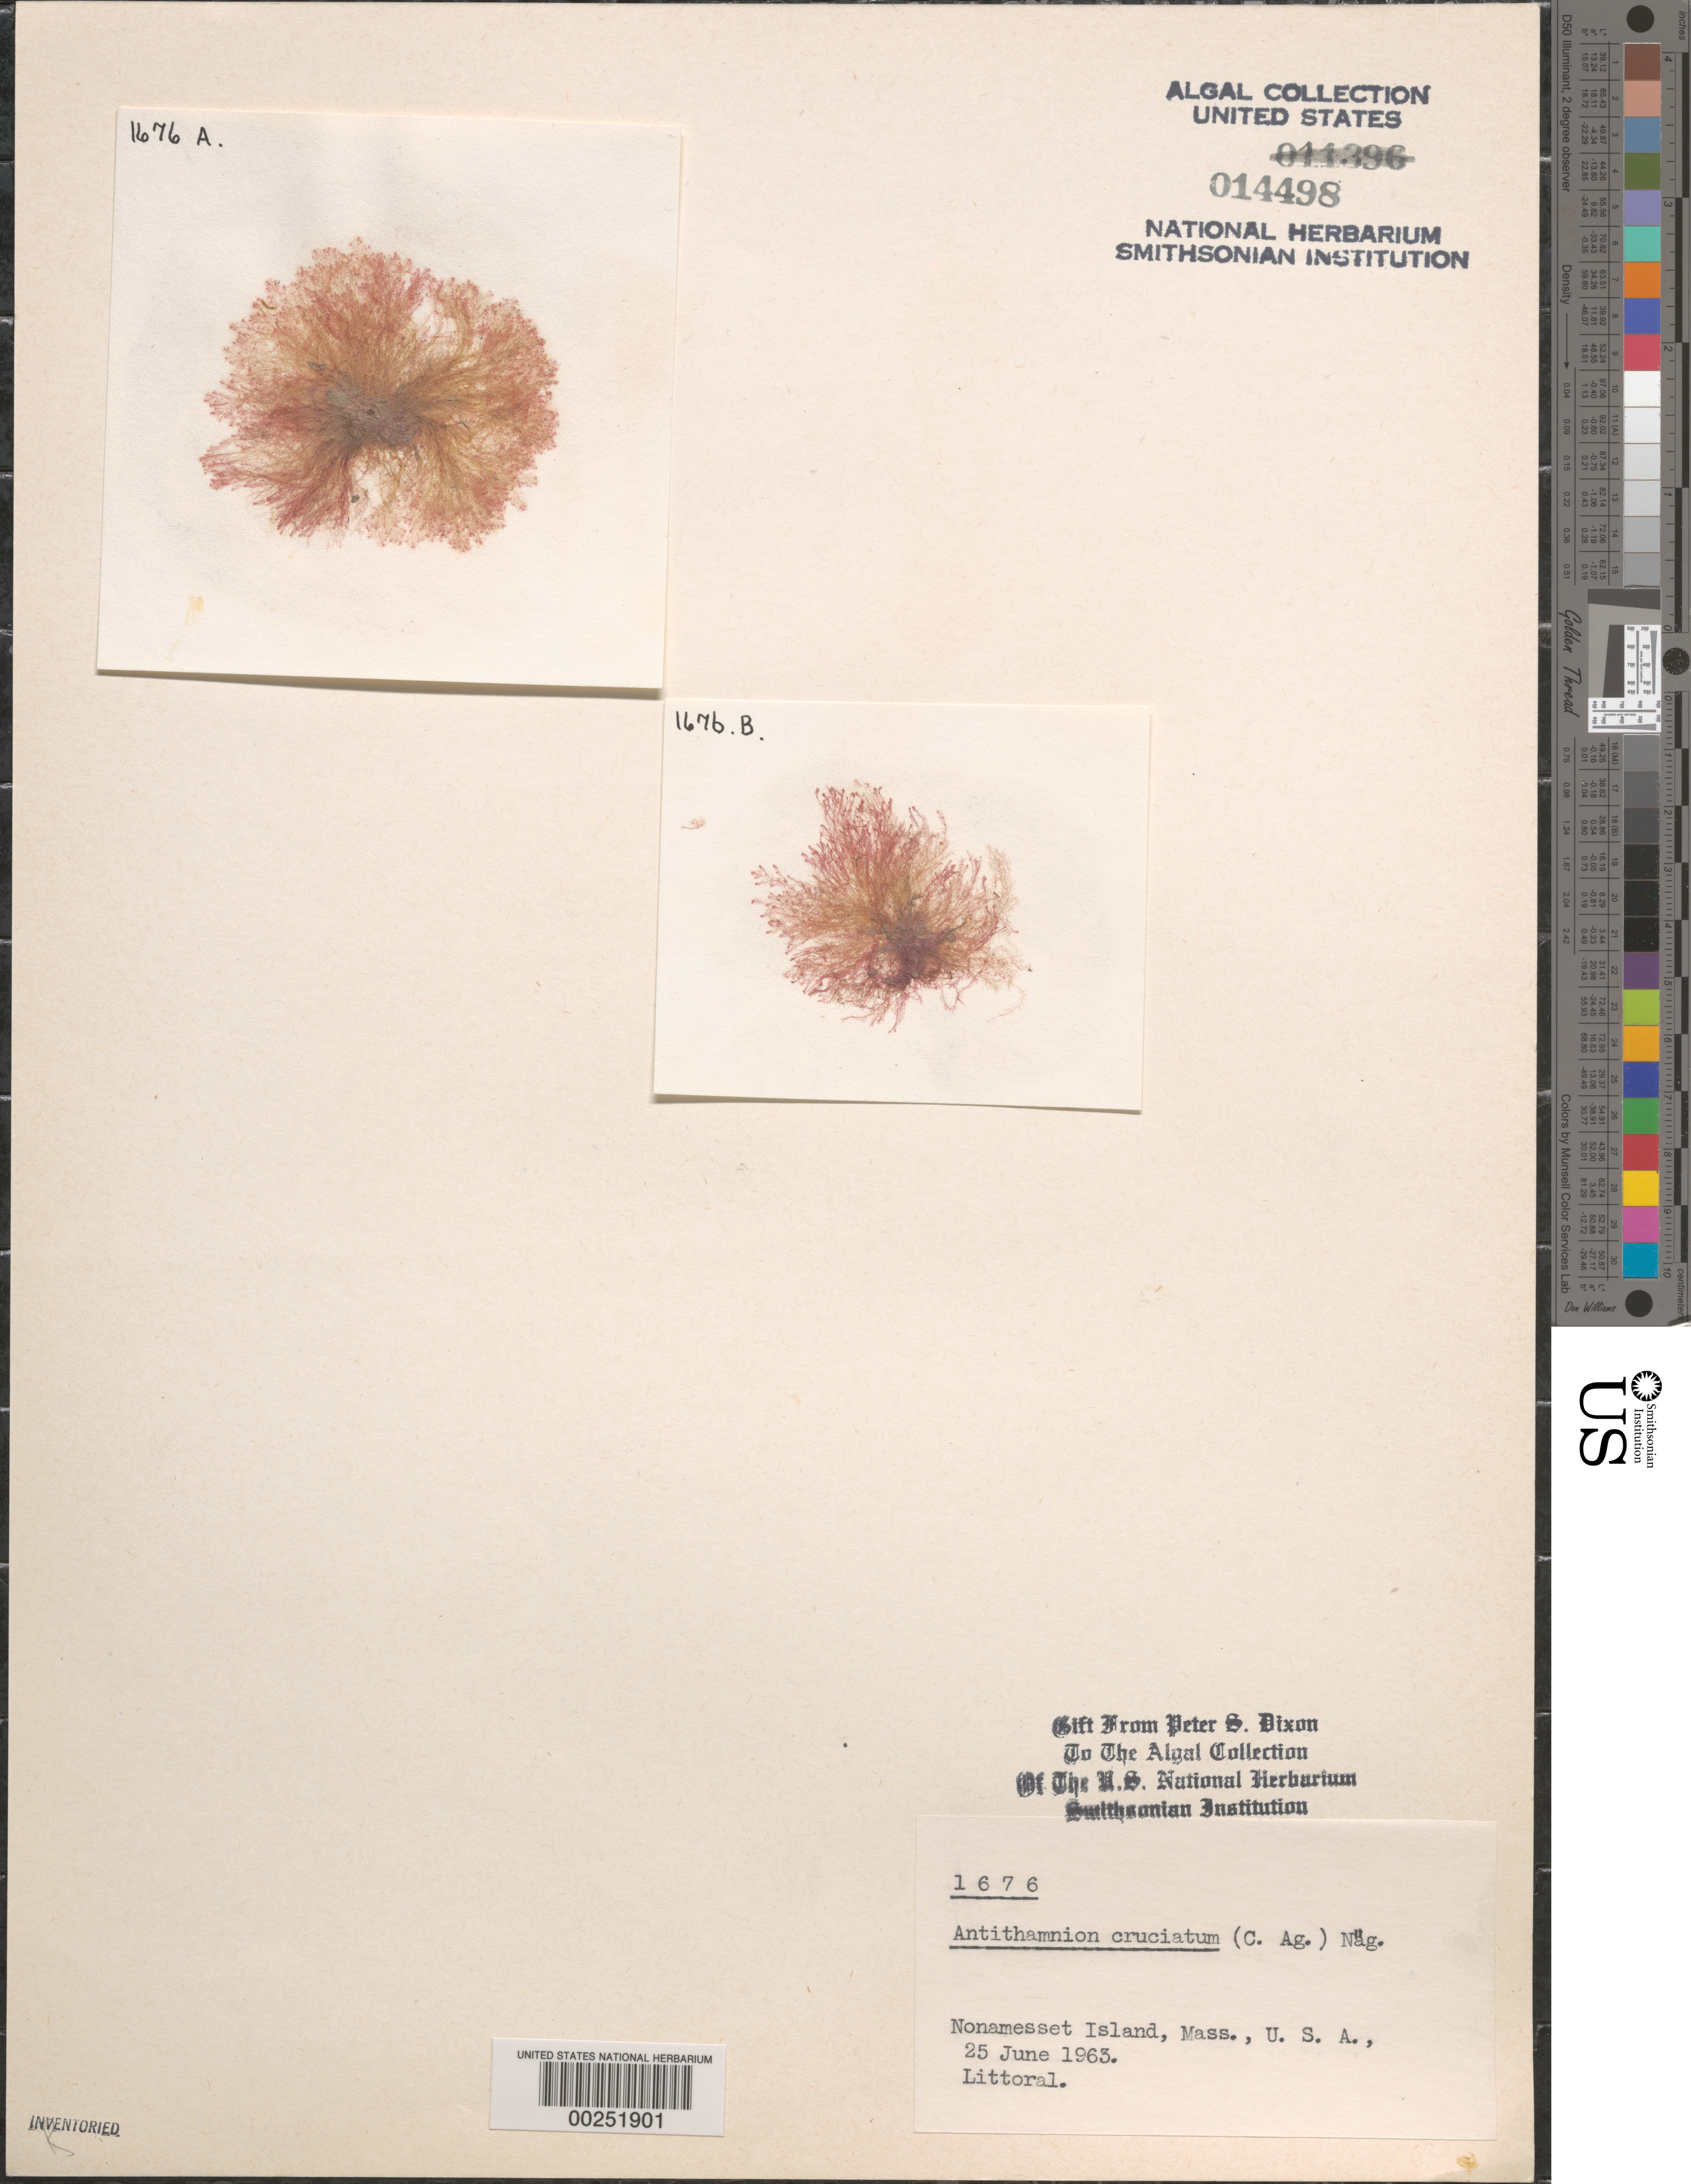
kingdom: Plantae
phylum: Rhodophyta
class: Florideophyceae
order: Ceramiales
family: Ceramiaceae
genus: Antithamnion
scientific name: Antithamnion cruciatum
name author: (C. Agardh) Näg.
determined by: Dixon, P. S.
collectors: P. S. Dixon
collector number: PSD 1676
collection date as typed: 25 Jun 1963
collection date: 1963-06-25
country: United States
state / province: Massachusetts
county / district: Dukes County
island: Nonamesset Island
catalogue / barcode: US 14498